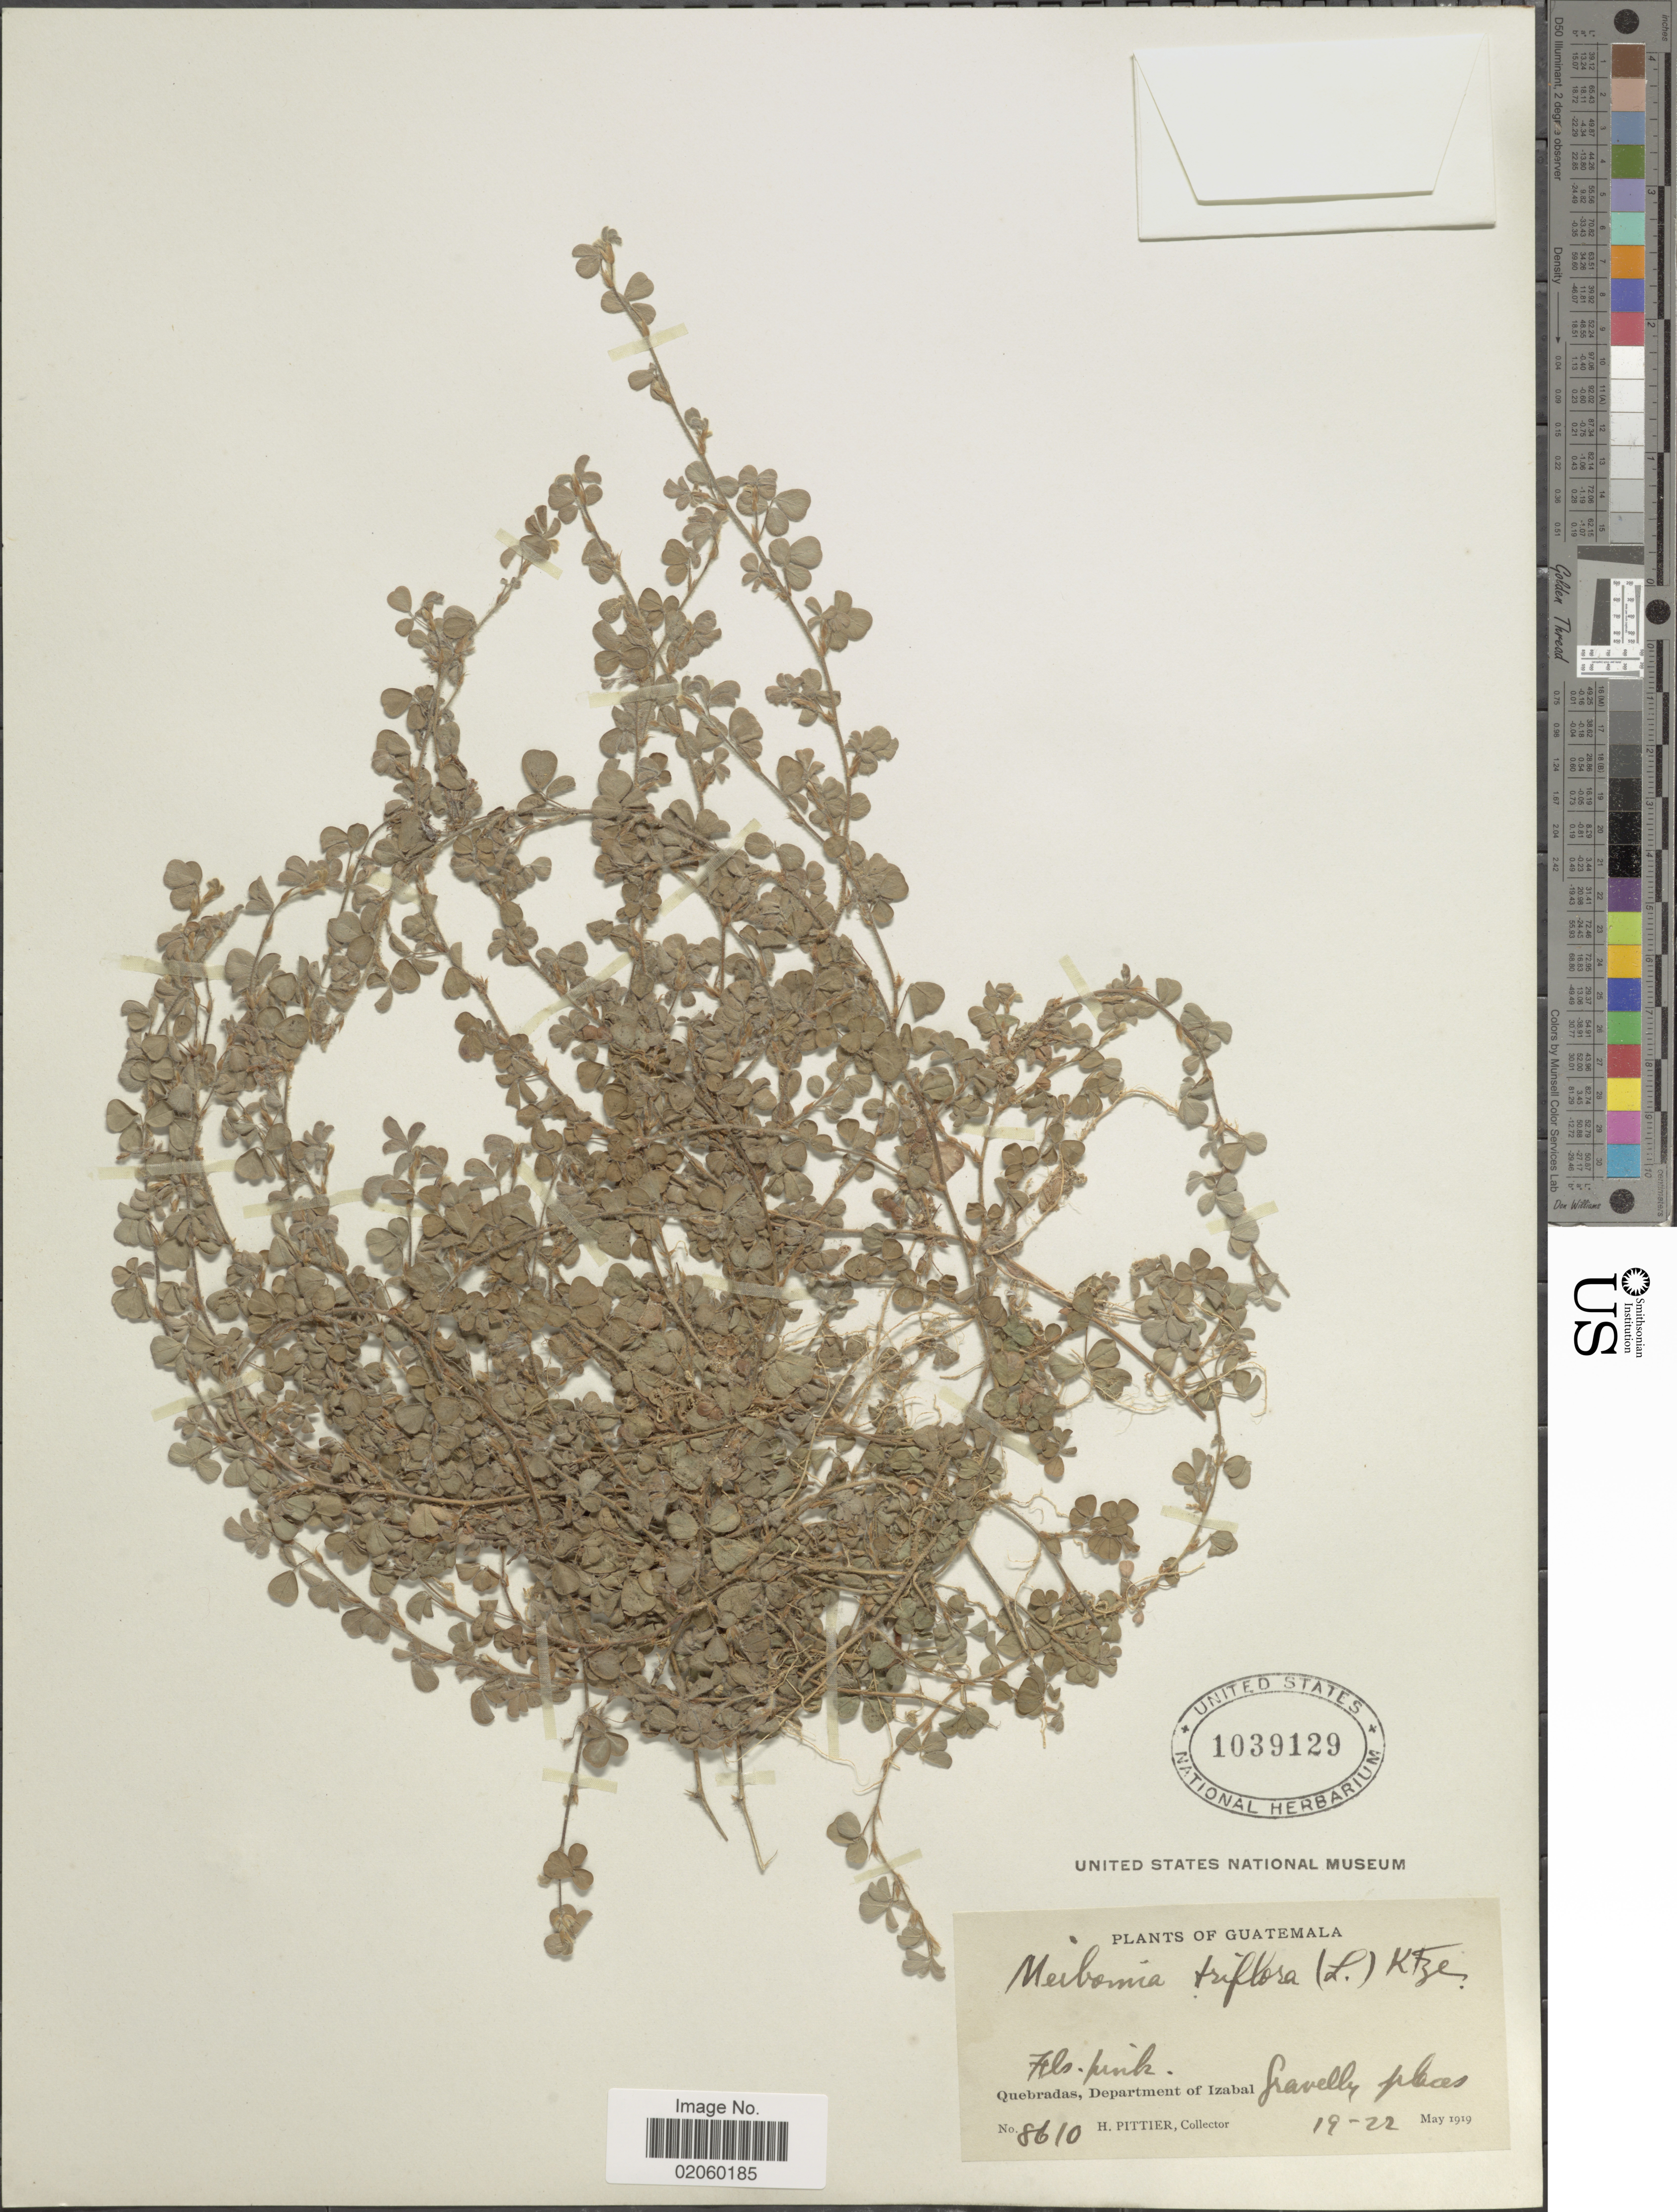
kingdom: Plantae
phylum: Tracheophyta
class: Magnoliopsida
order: Fabales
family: Fabaceae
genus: Grona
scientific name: Grona triflora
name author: (L.) H. Ohashi & K. Ohashi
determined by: Strong, Mark T., (BOT), Smithsonian Institution - National Museum of Natural History (UNITED STATES)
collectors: H. F. Pittier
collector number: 8610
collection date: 1919-05-19/1919-05-22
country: Guatemala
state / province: Izabal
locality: Quebradas,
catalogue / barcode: US 1039129